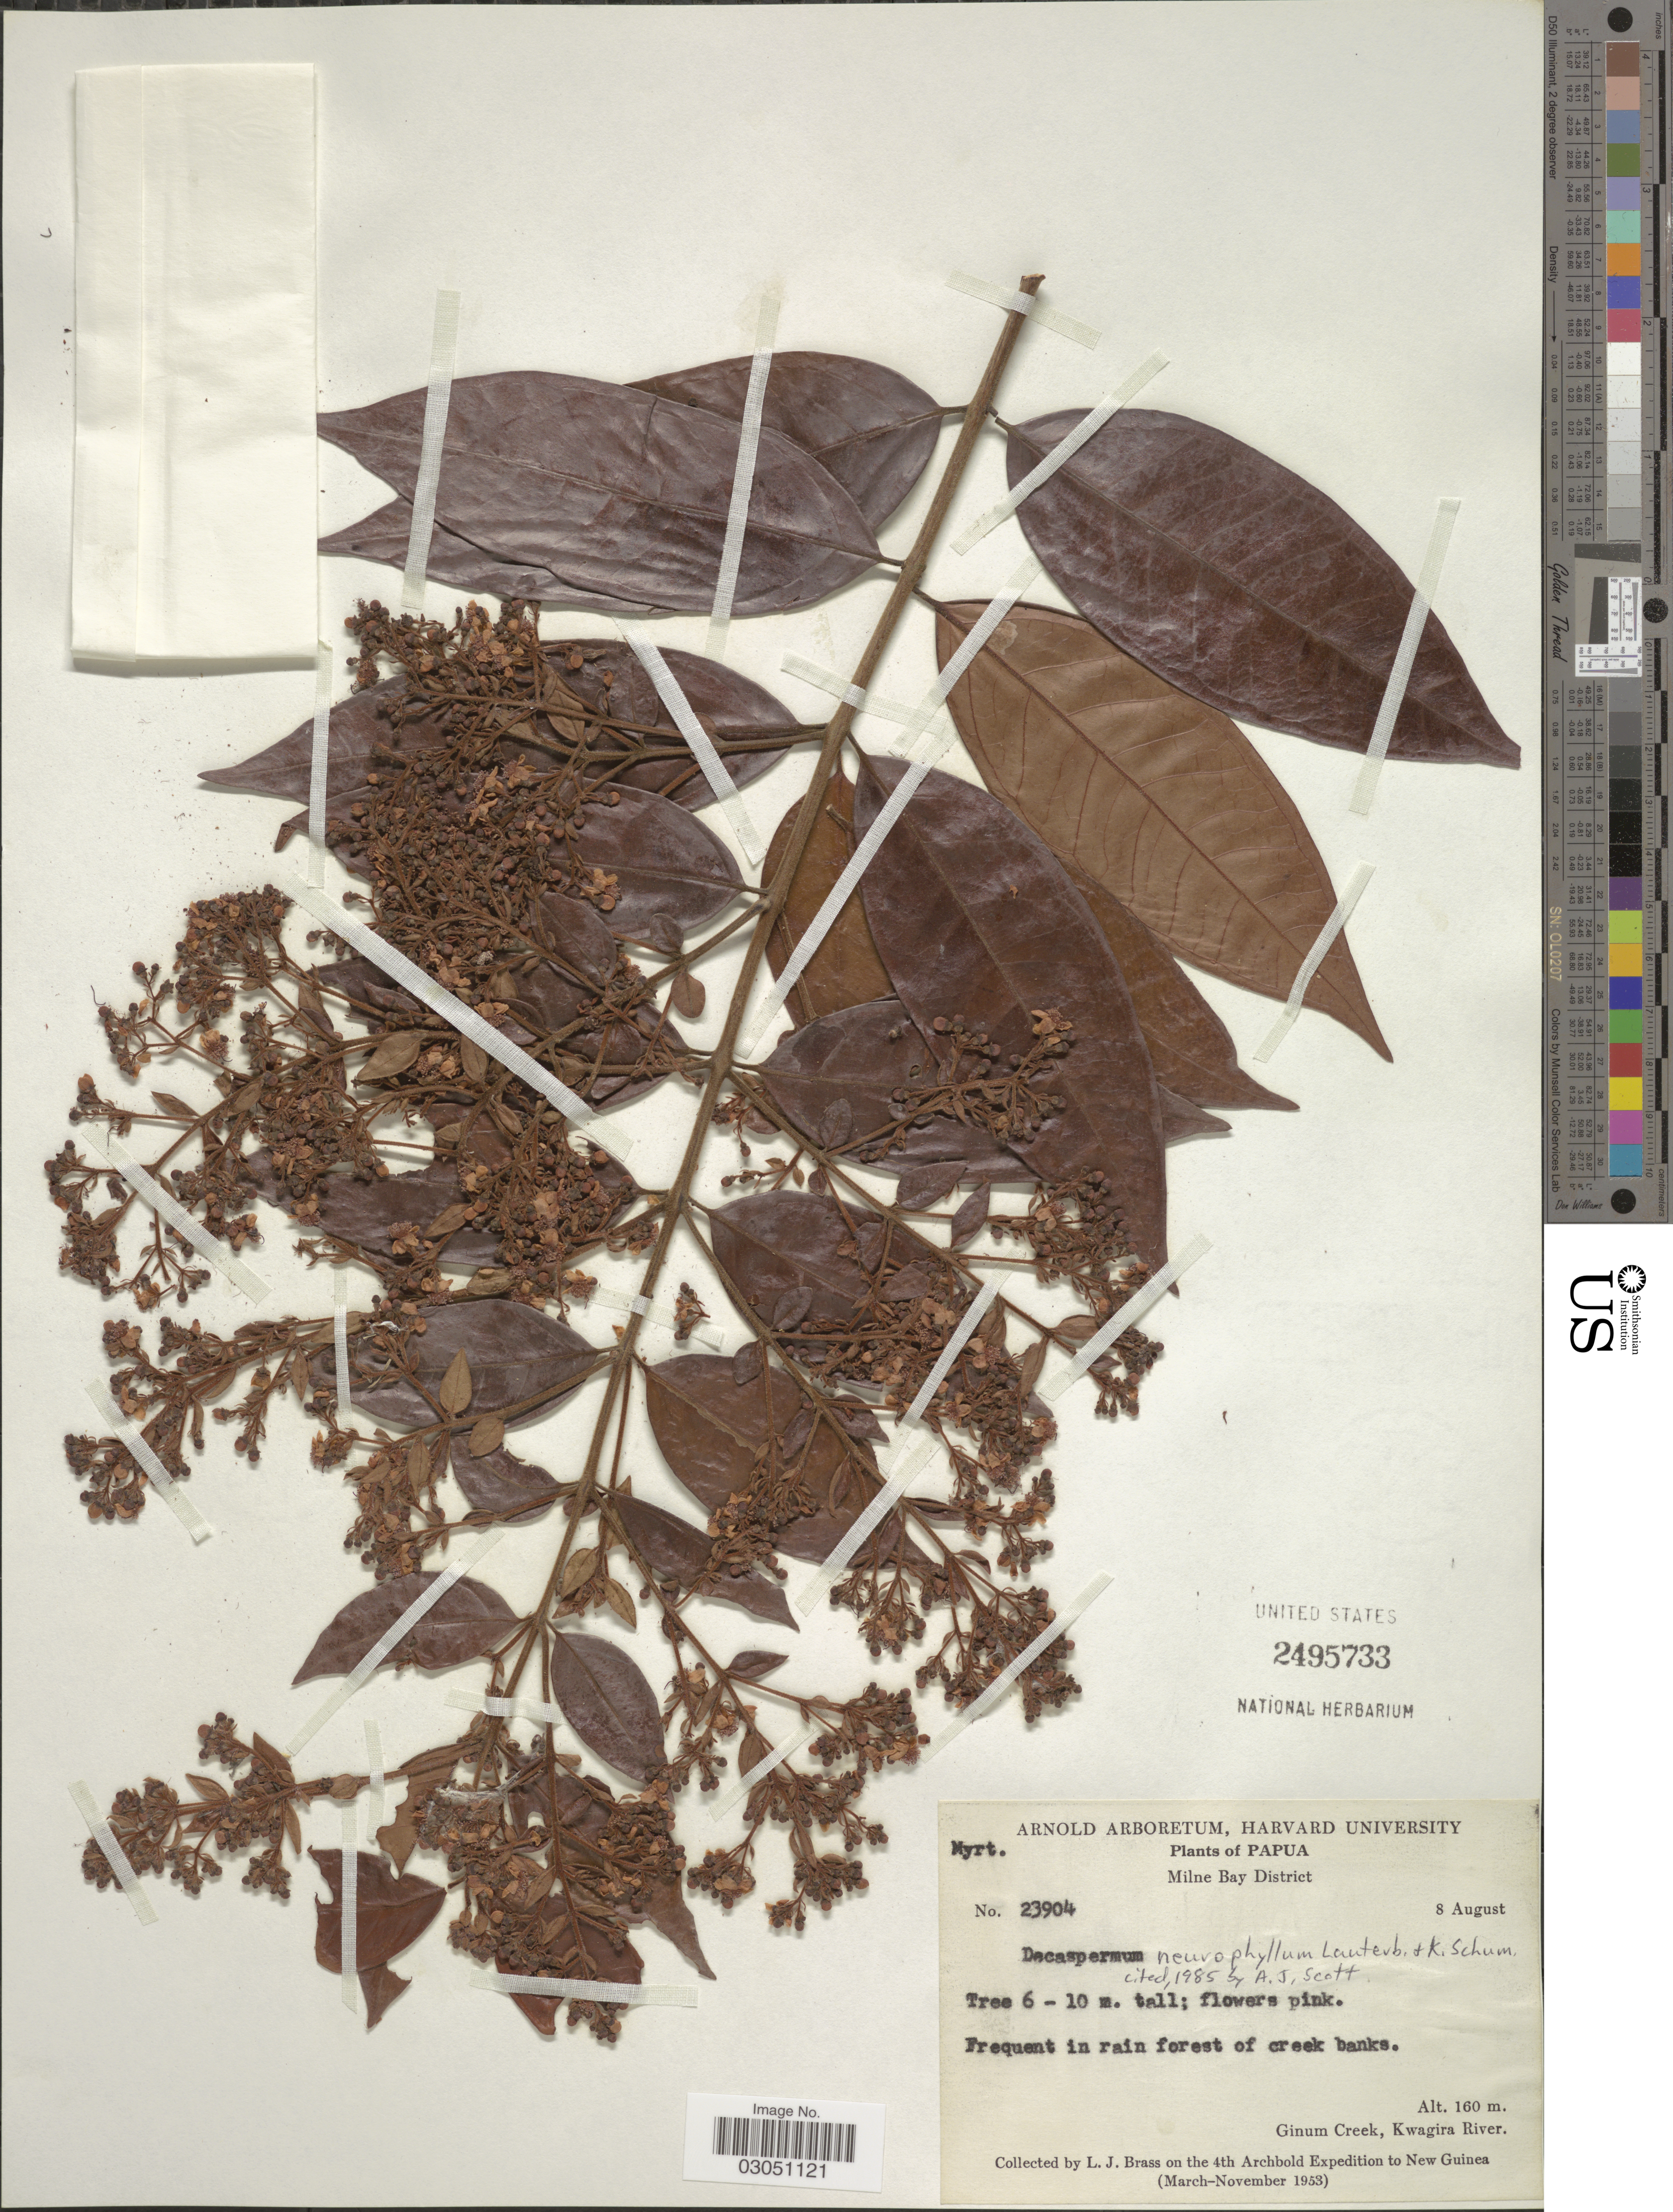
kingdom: Plantae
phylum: Tracheophyta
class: Magnoliopsida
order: Myrtales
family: Myrtaceae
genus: Decaspermum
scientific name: Decaspermum neurophyllum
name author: K. Schum. & Lauterb.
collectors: L. J. Brass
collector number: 23904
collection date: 1953-08-08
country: Papua New Guinea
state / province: Milne Bay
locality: Papua. Milne Bay District. Ginum Creek, Kwagira River. New Guinea.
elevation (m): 160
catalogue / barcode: US 2495733